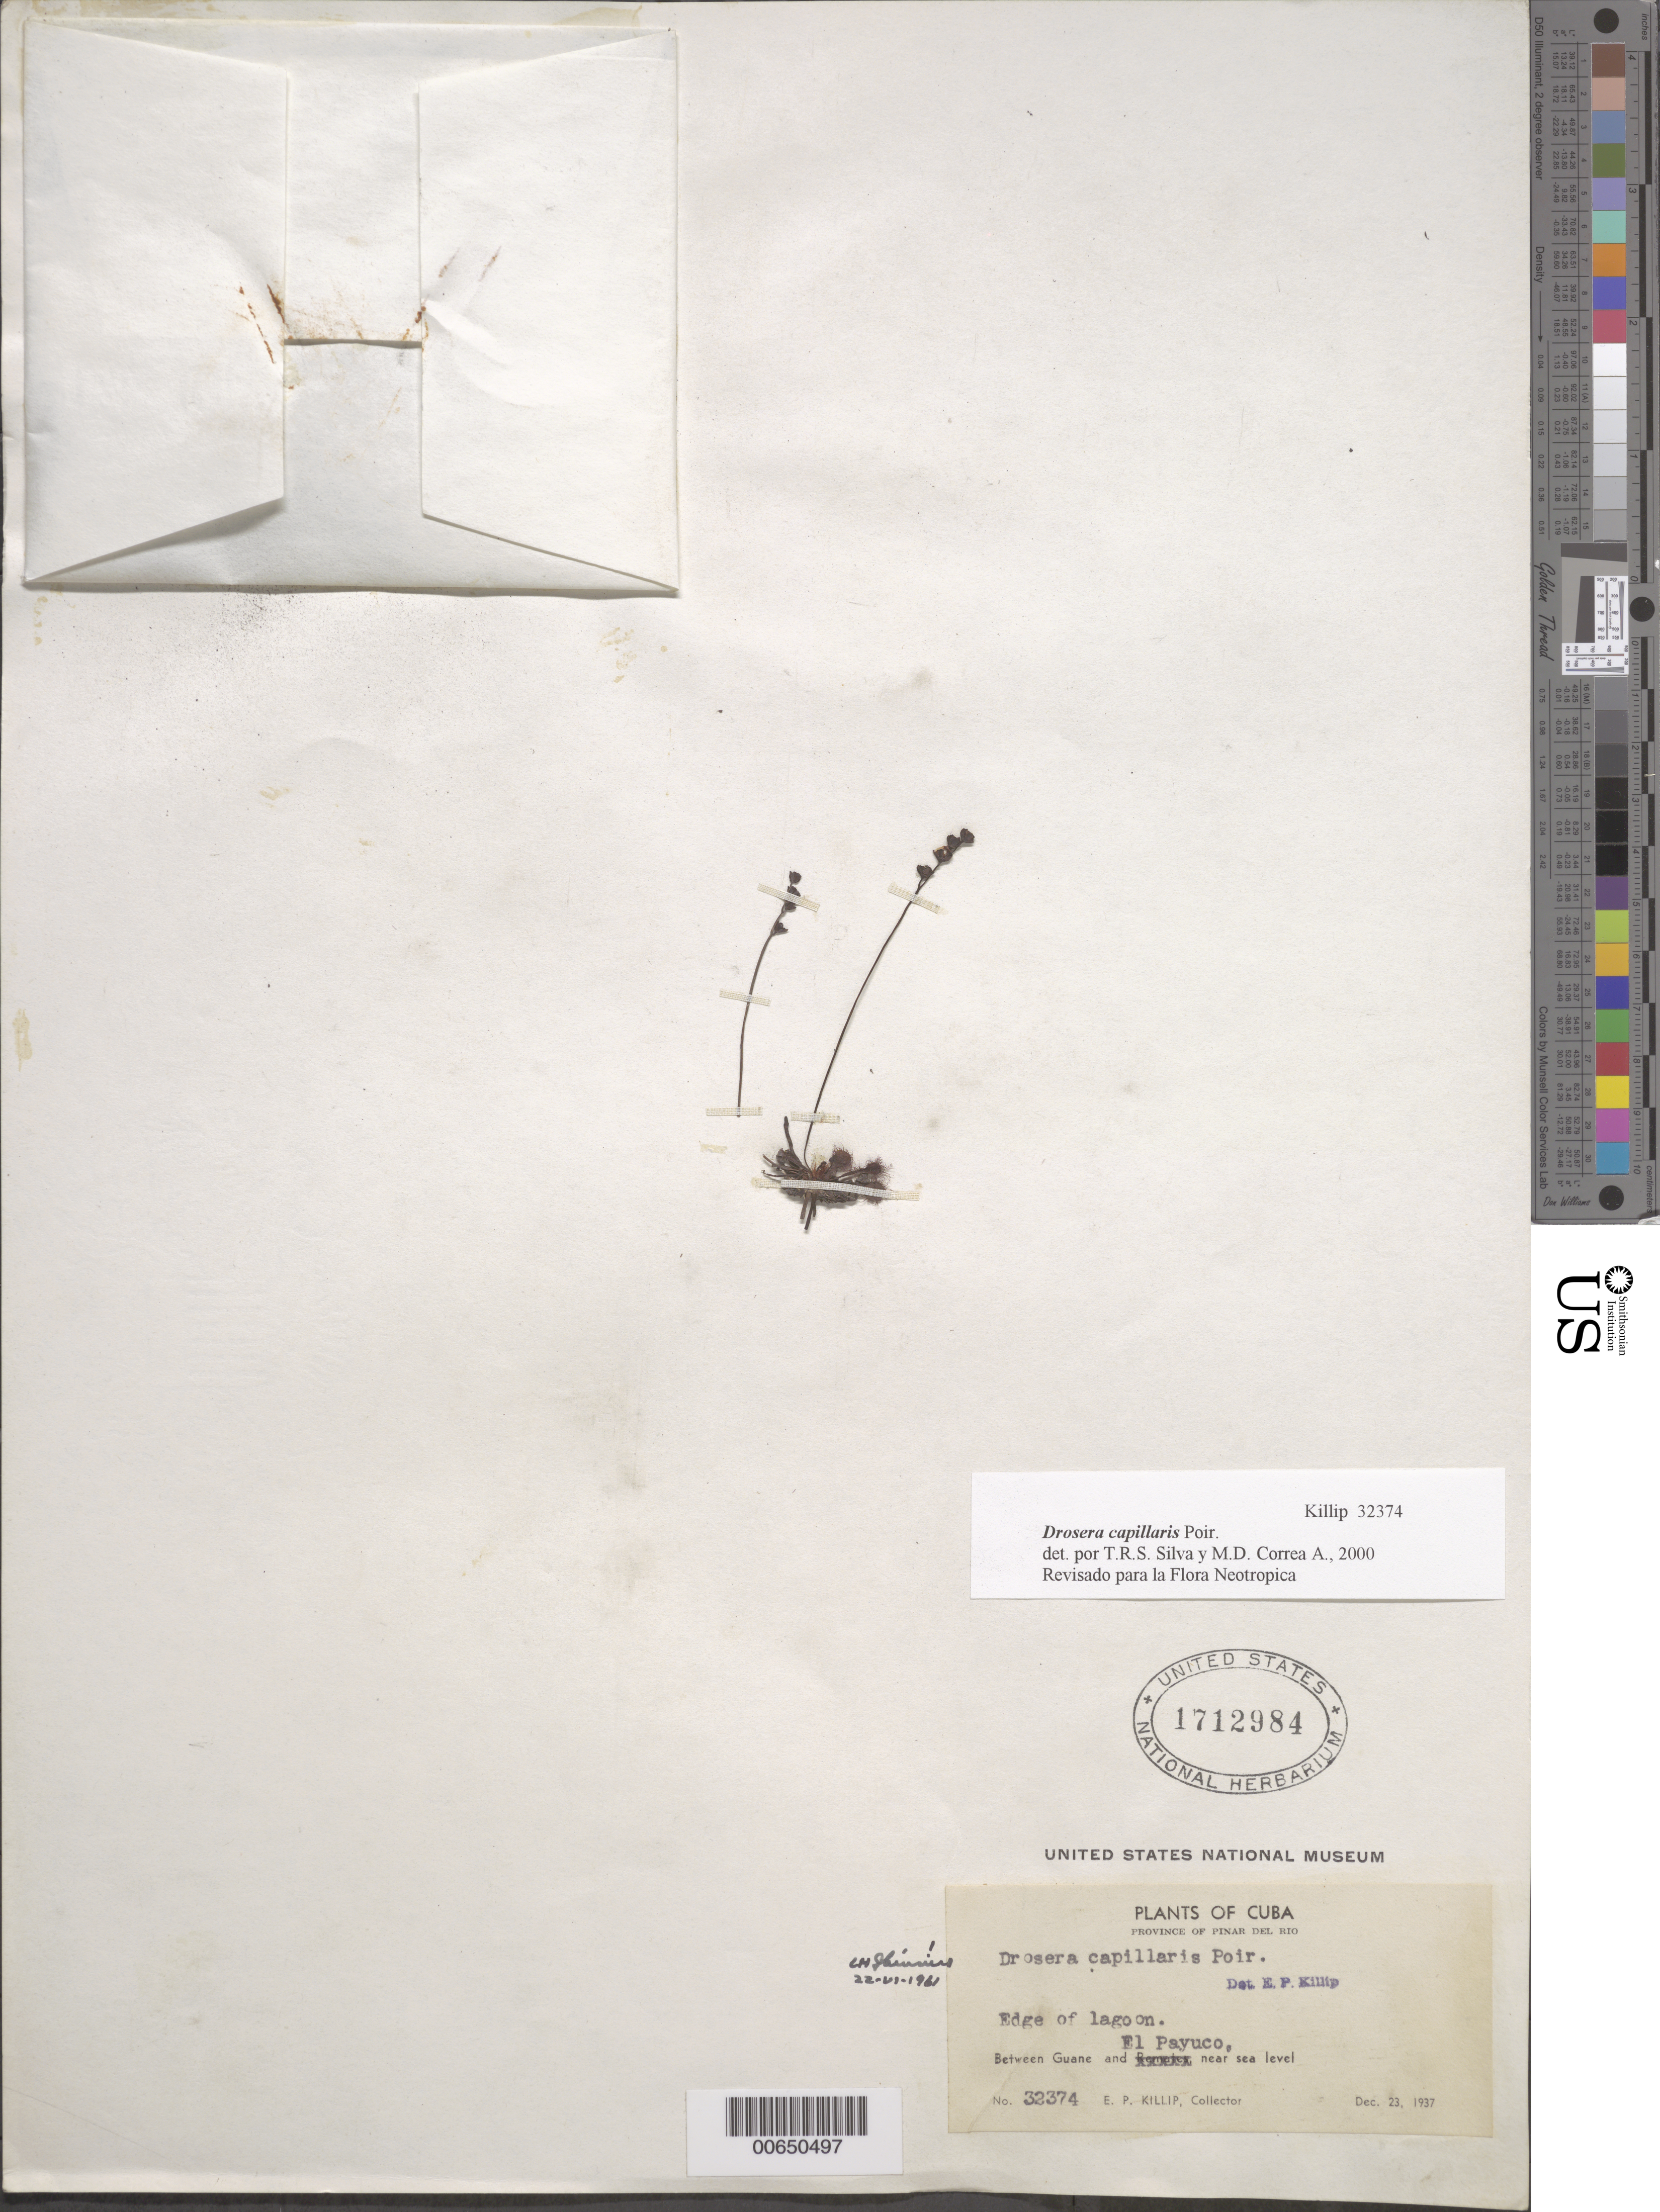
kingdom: Plantae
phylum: Tracheophyta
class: Magnoliopsida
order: Caryophyllales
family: Droseraceae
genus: Drosera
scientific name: Drosera capillaris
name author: Poir.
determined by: Killip, Ellsworth P.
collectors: E. P. Killip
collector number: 32374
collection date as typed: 23 Dec 1937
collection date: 1937-12-23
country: Cuba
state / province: Pinar del Río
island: Greater Antilles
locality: Between Guane and El Payuco.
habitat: Edge of lagoon.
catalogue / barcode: US 1712984